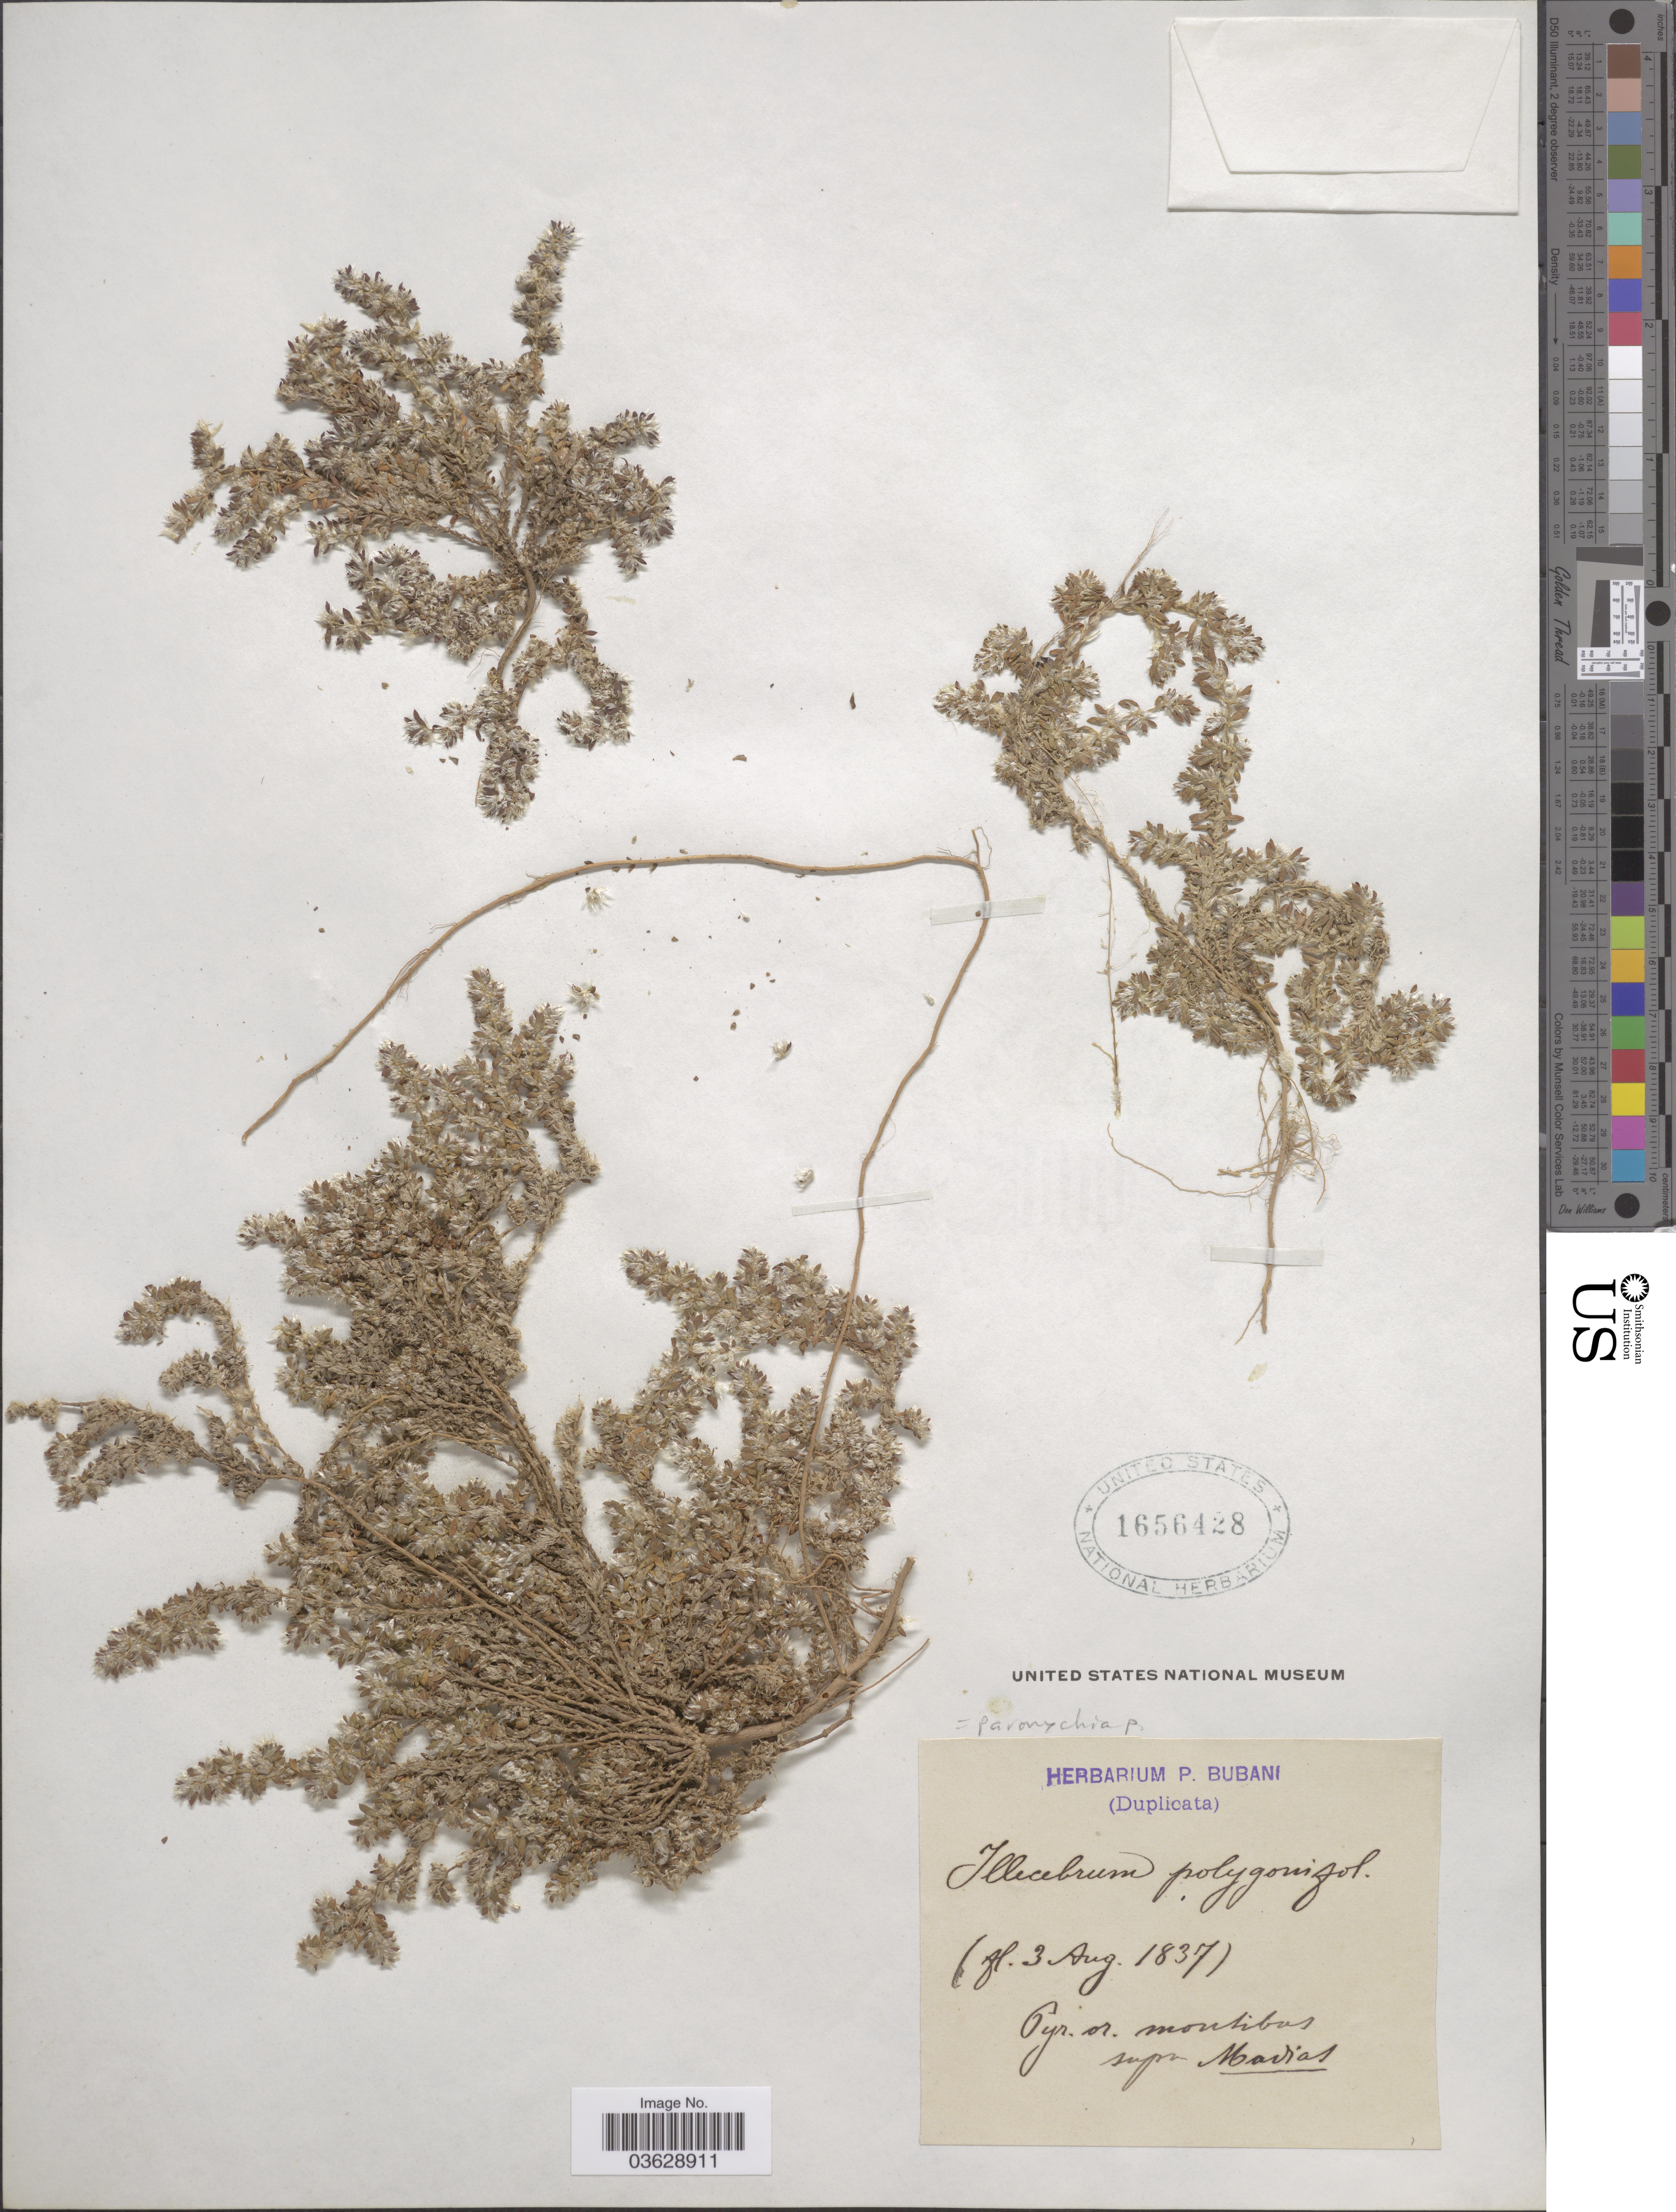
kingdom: Plantae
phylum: Tracheophyta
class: Magnoliopsida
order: Caryophyllales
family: Caryophyllaceae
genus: Paronychia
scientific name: Paronychia polygonifolia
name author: (Vill.) DC.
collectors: P. Bubani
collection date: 1837-08-03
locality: Pyr. or. montibus supra Madias. [interpreted]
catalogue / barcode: US 1656428